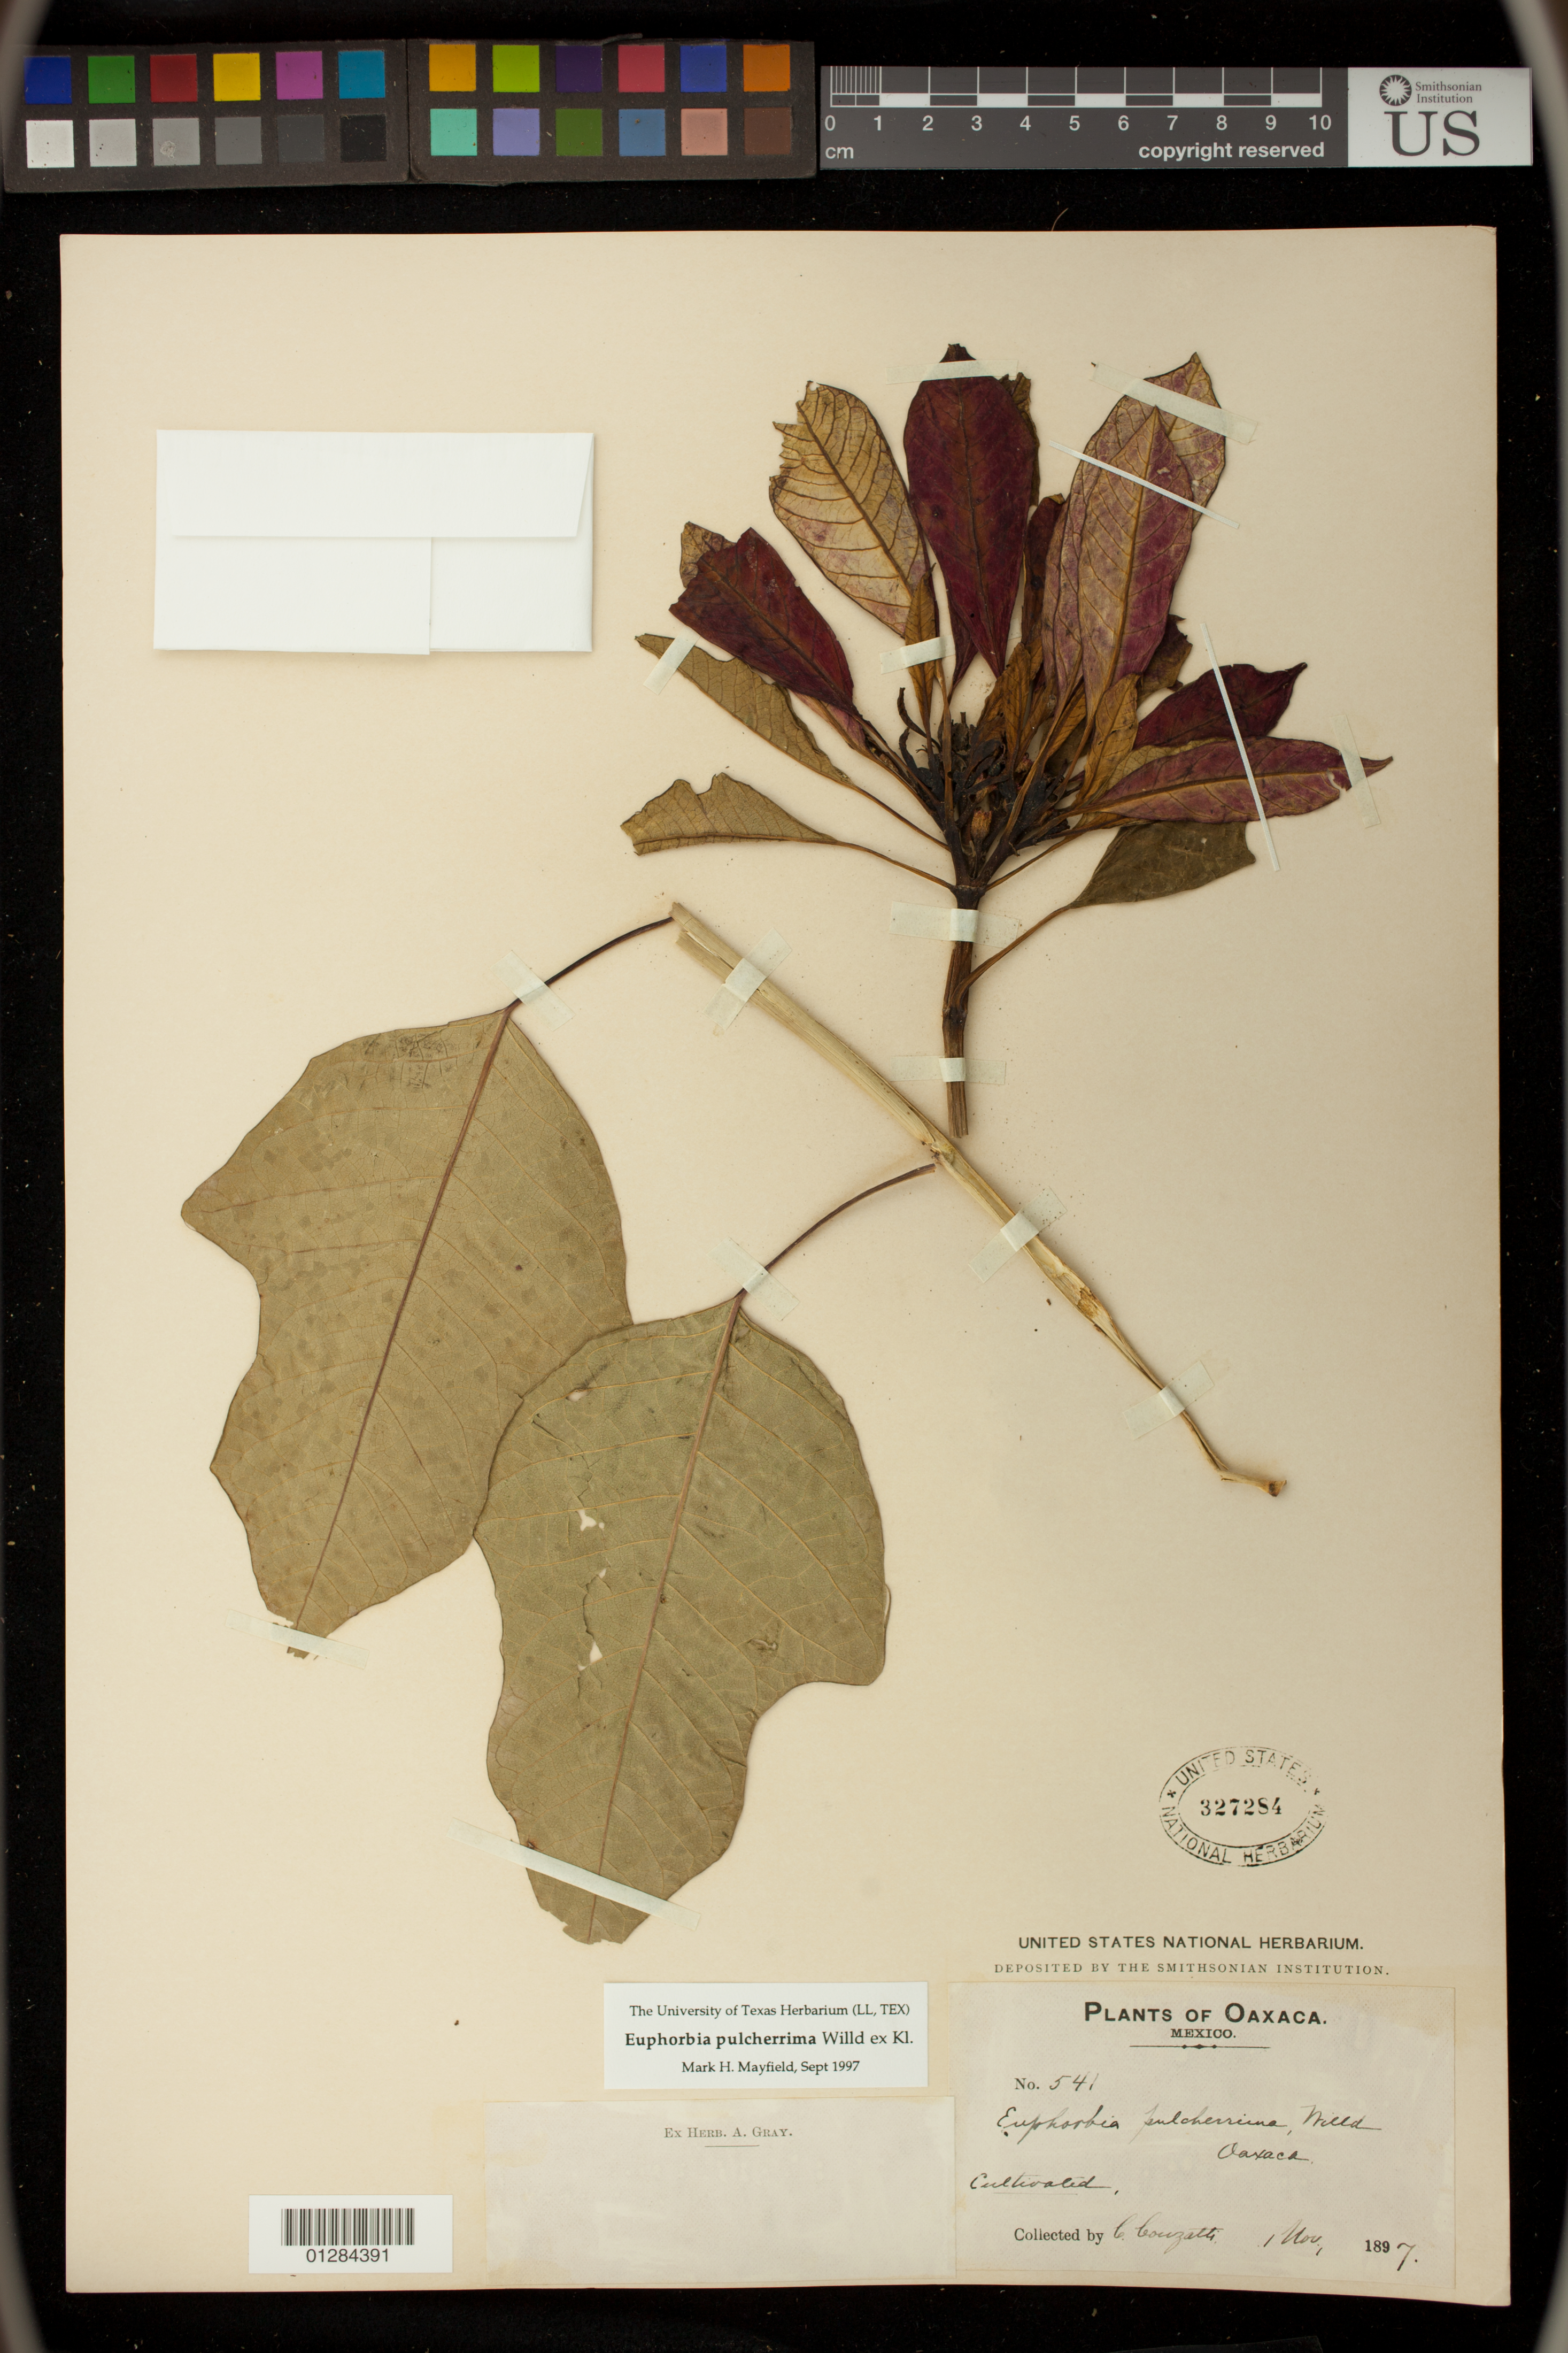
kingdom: Plantae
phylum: Tracheophyta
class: Magnoliopsida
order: Malpighiales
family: Euphorbiaceae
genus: Euphorbia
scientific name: Euphorbia pulcherrima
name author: Willd. ex Klotzsch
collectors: C. Couzatti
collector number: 541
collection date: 1897-11-01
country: Mexico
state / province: Oaxaca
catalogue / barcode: US 327284